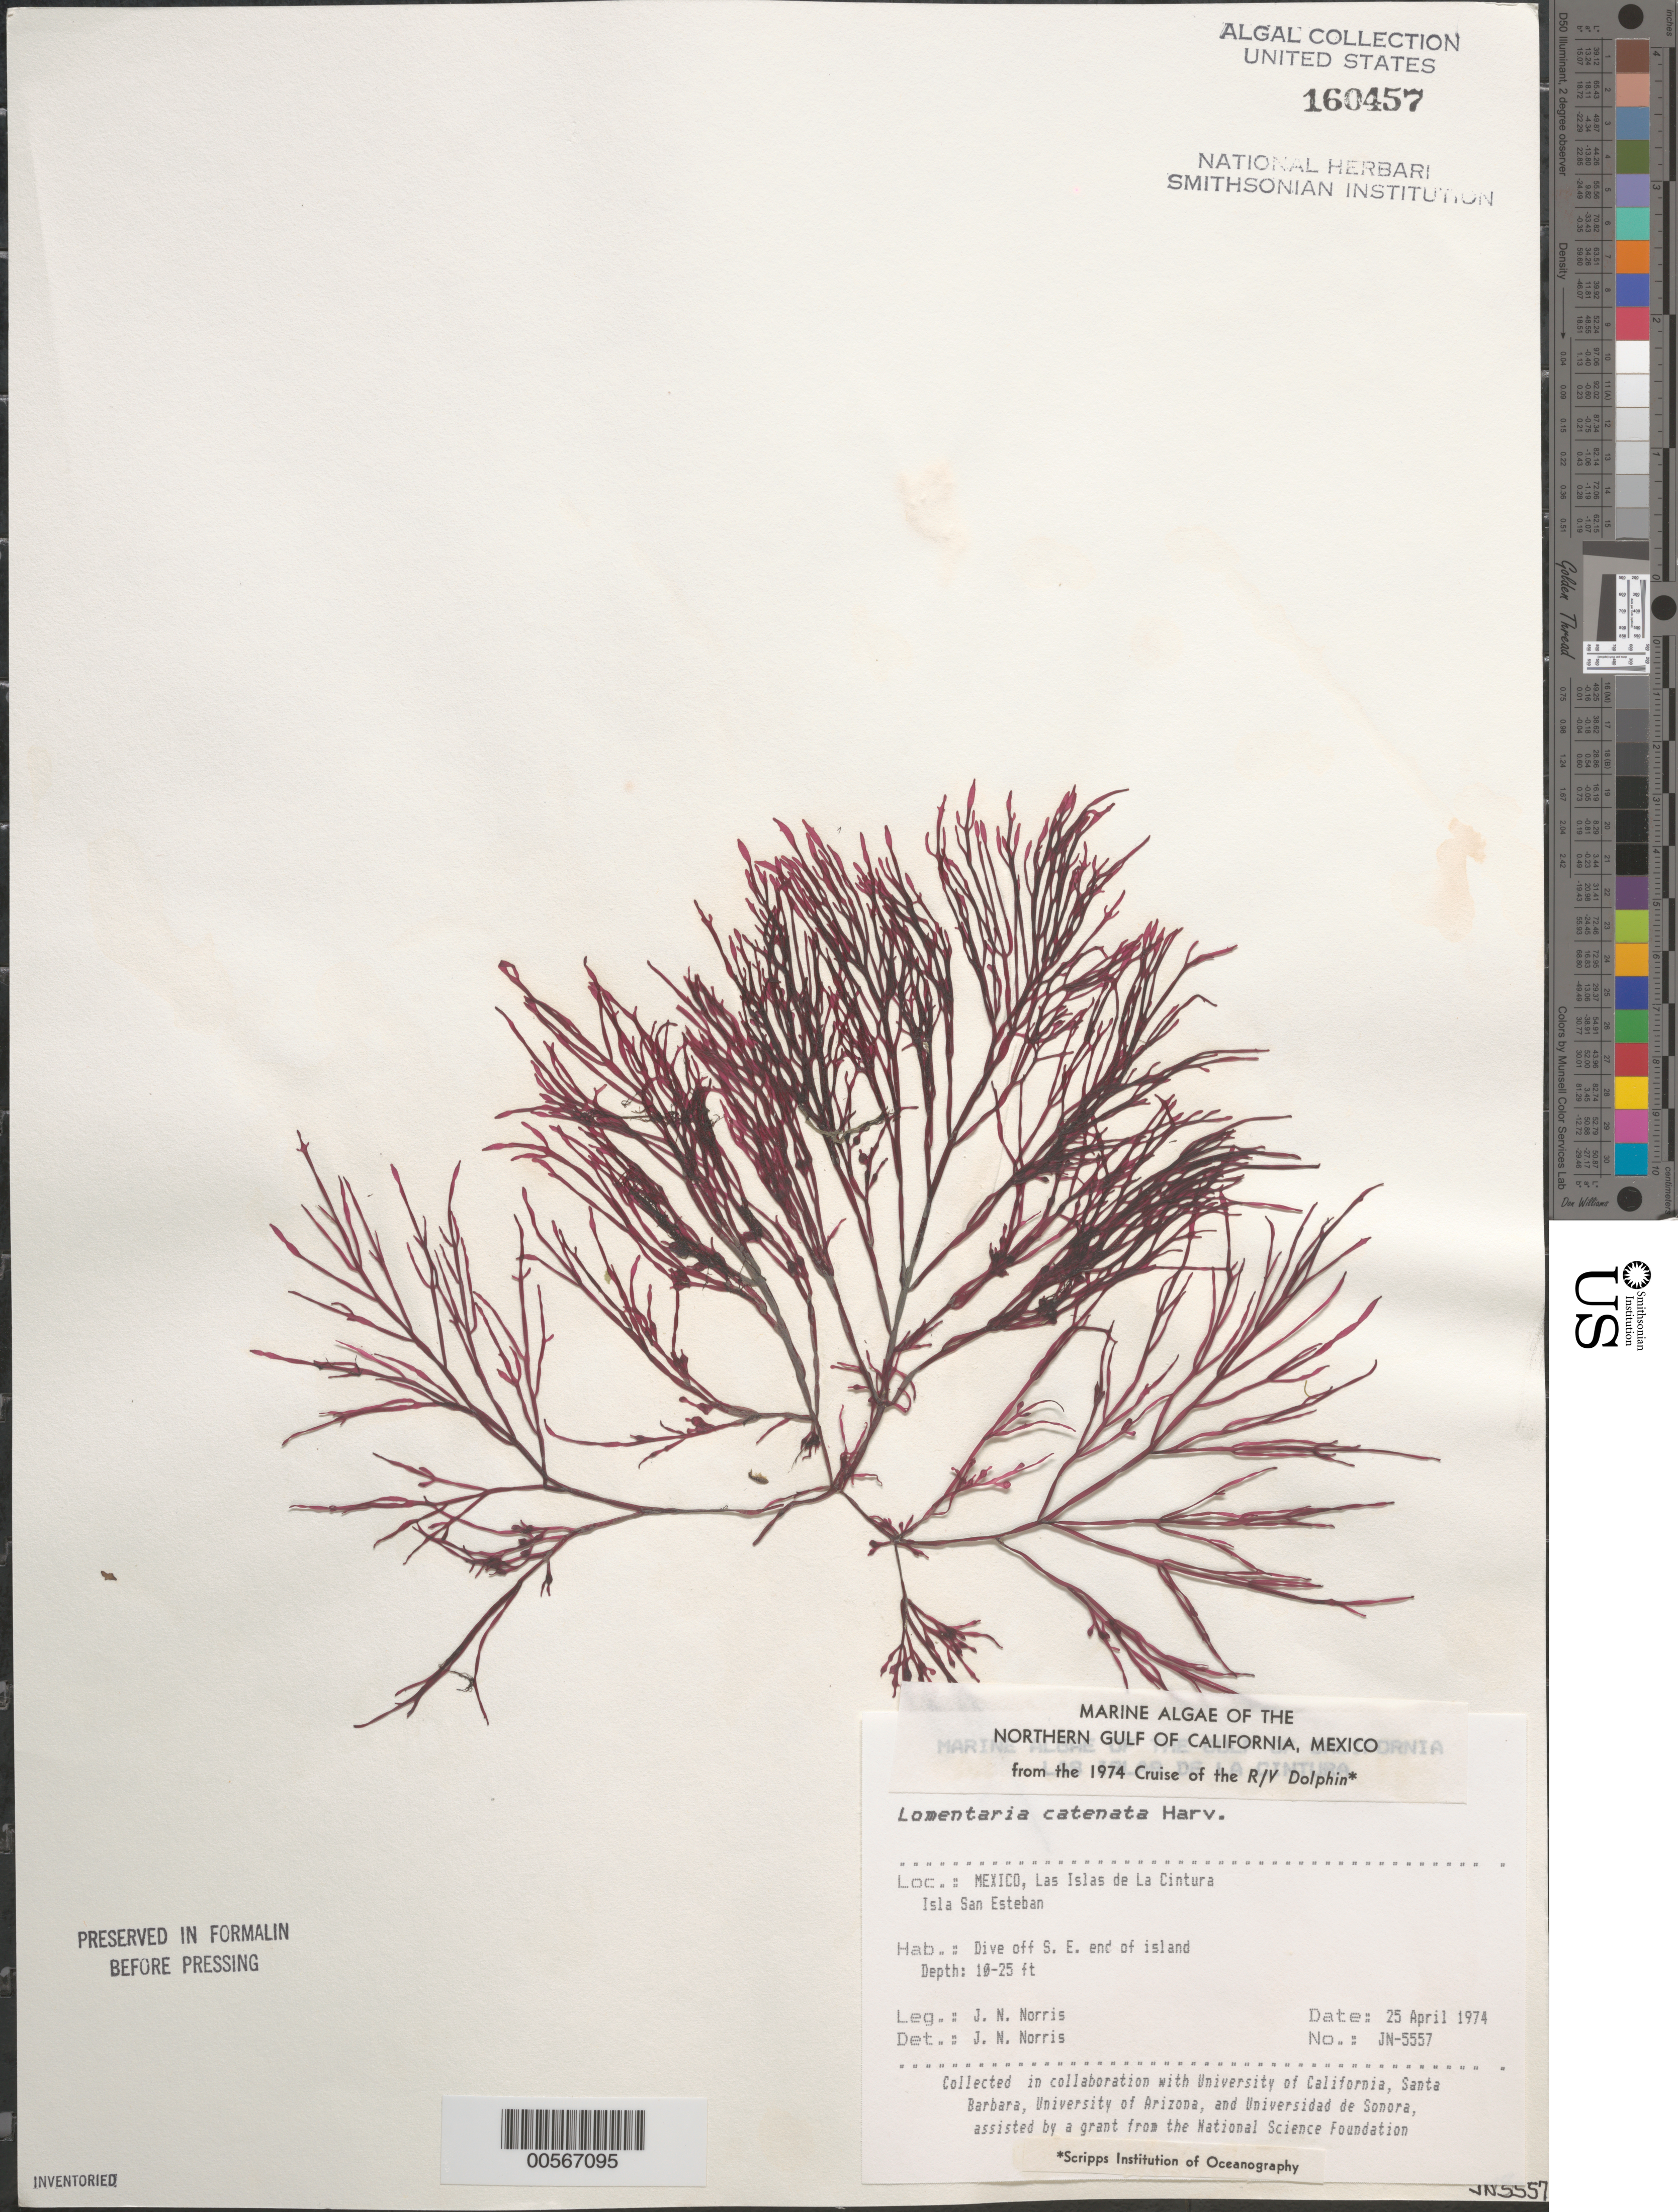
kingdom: Plantae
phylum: Rhodophyta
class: Florideophyceae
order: Rhodymeniales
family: Lomentariaceae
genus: Fushitsunagia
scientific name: Fushitsunagia catenata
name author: (Harv.) Filloramo & G.W. Saunders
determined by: Algae name updating Project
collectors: J. N. Norris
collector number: JN-5557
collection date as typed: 25 Apr 1974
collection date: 1974-04-25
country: Mexico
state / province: Baja California Norte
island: Isla San Esteban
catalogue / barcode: US 160457